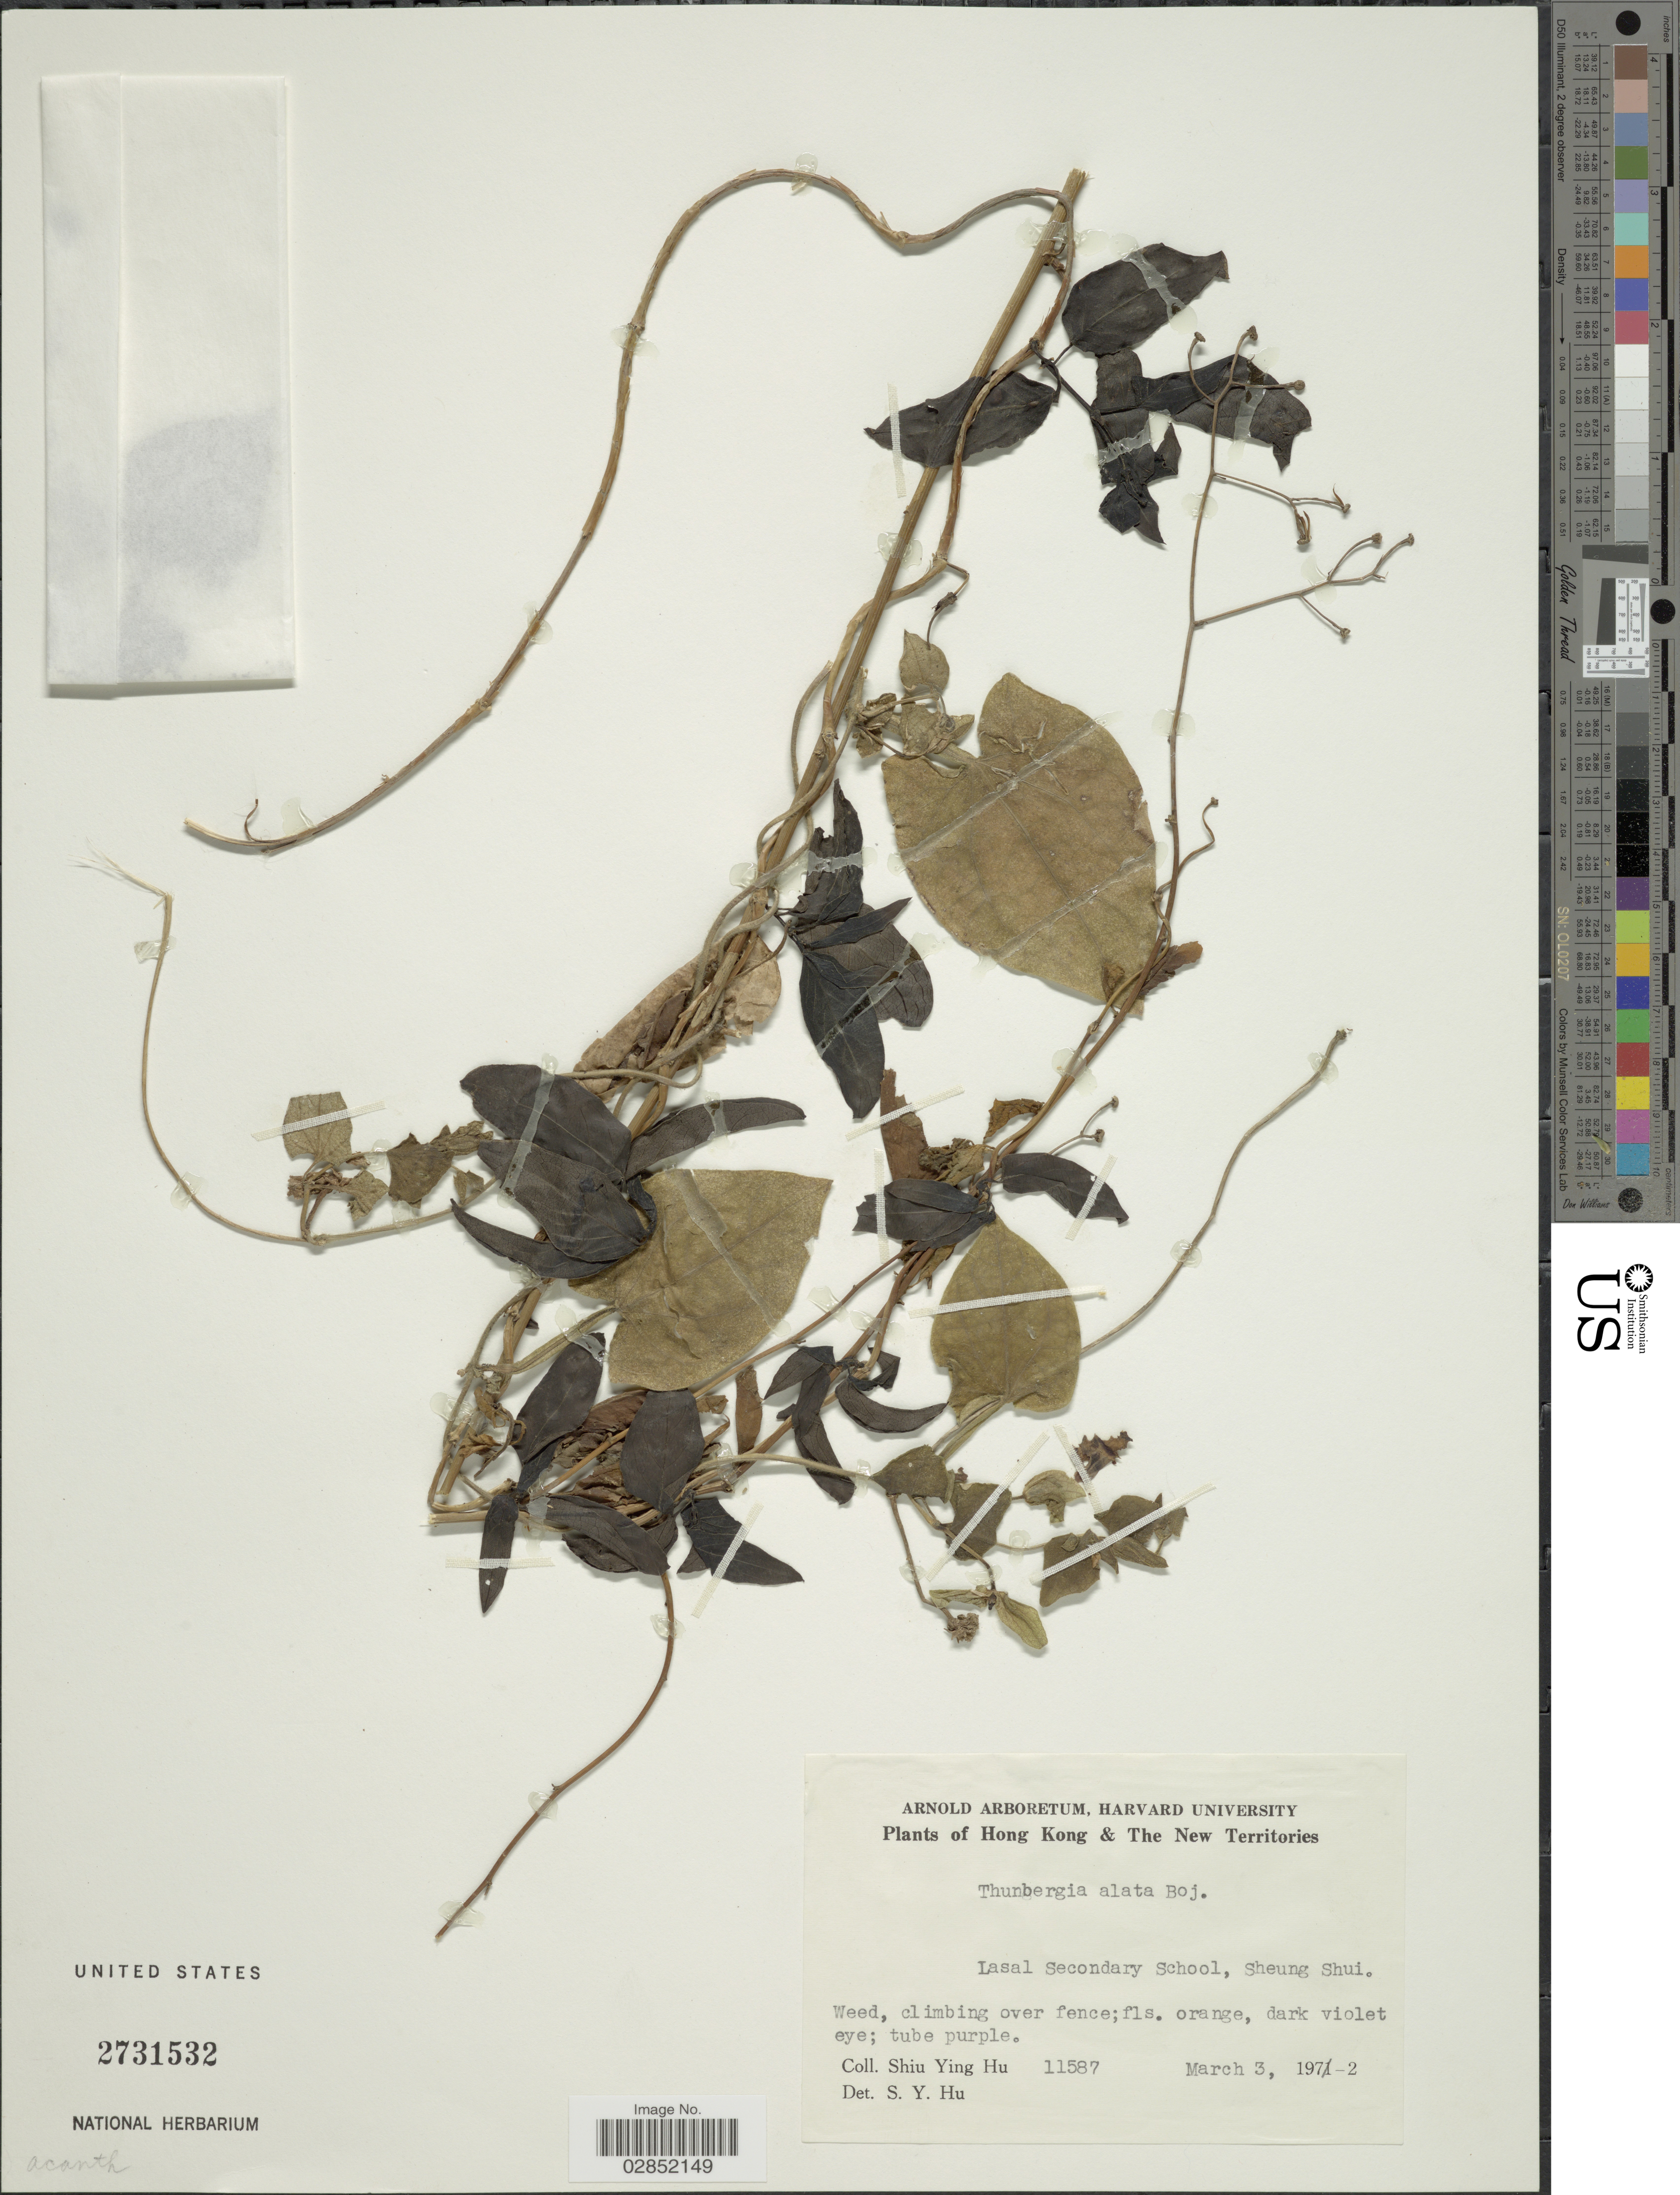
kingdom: Plantae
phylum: Tracheophyta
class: Magnoliopsida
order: Lamiales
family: Acanthaceae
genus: Thunbergia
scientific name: Thunbergia alata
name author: Bojer ex Sims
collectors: S. Y. Hu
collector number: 11587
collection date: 1972-03-03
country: China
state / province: Hong Kong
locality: Hong Kong & The New Territories. Lasal Secondary School, Sheung Shui.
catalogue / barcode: US 2731532